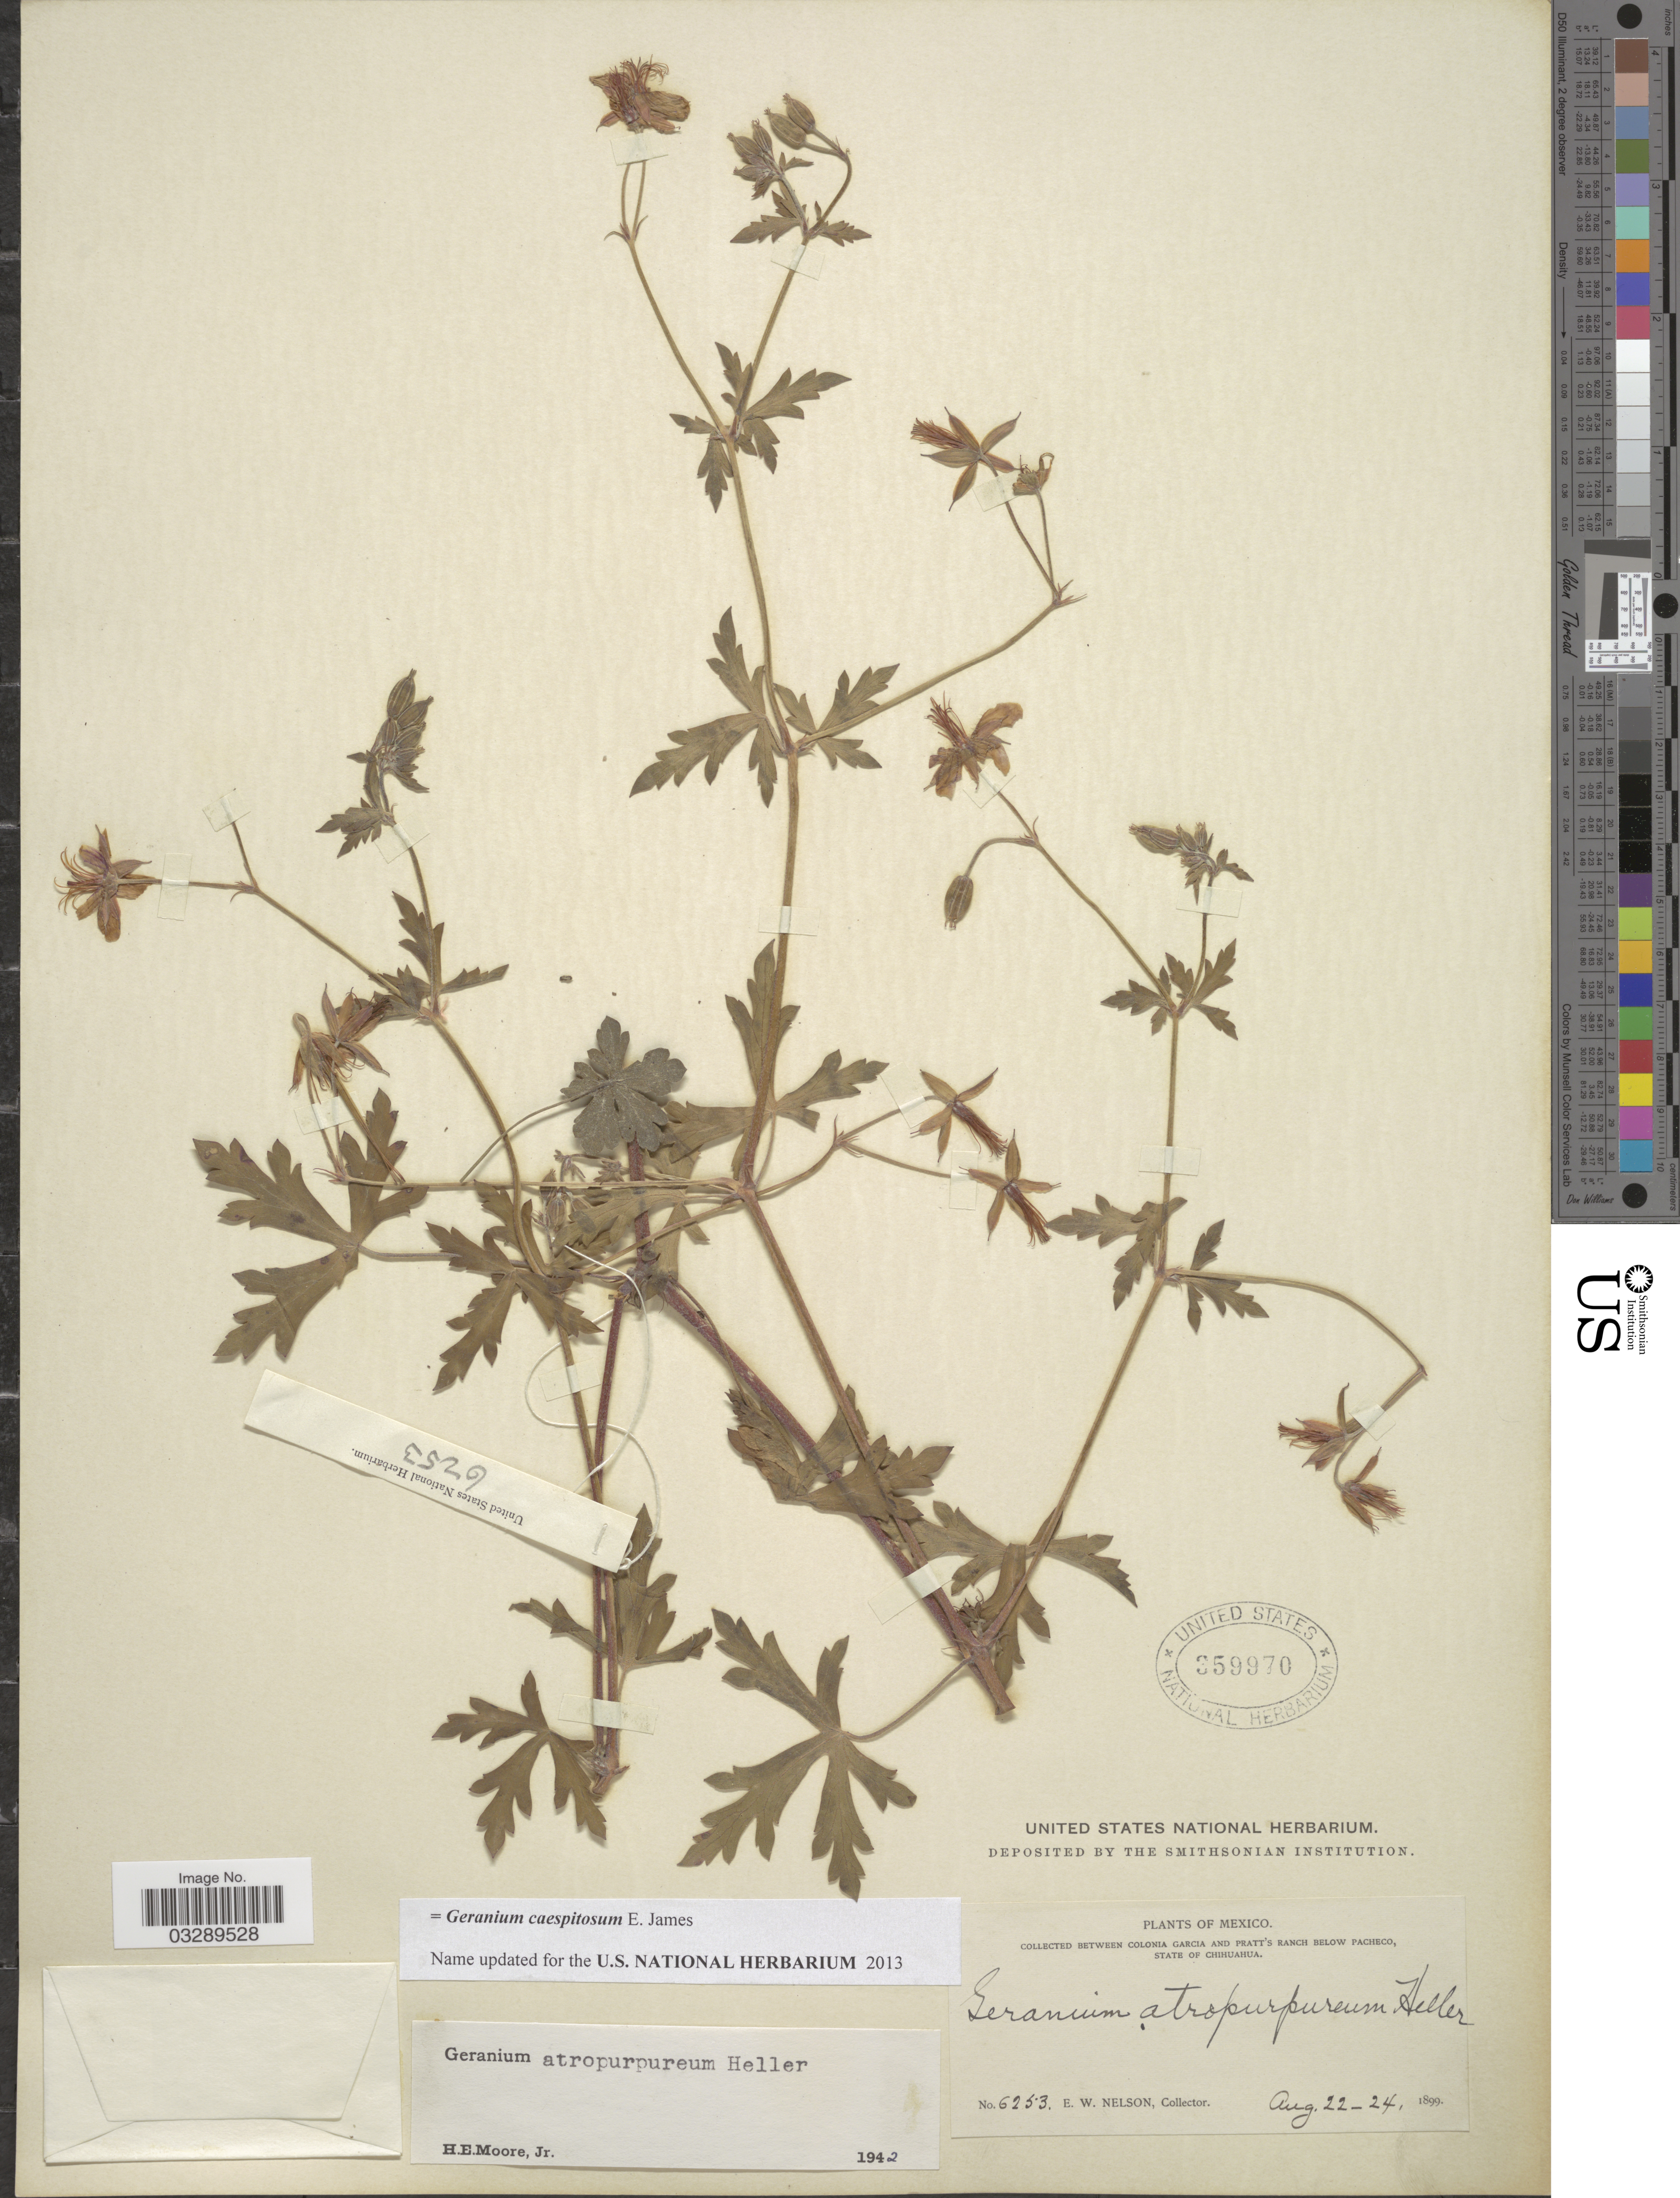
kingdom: Plantae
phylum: Tracheophyta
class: Magnoliopsida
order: Geraniales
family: Geraniaceae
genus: Geranium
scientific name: Geranium caespitosum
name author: E. James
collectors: E. W. Nelson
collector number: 6253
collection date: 1899-08-22/1899-08-24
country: Mexico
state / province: Chihuahua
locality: Collected between Colonia Garcia and Pratt's Ranch below Pacheco, State of Chihuahua.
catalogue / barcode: US 359970